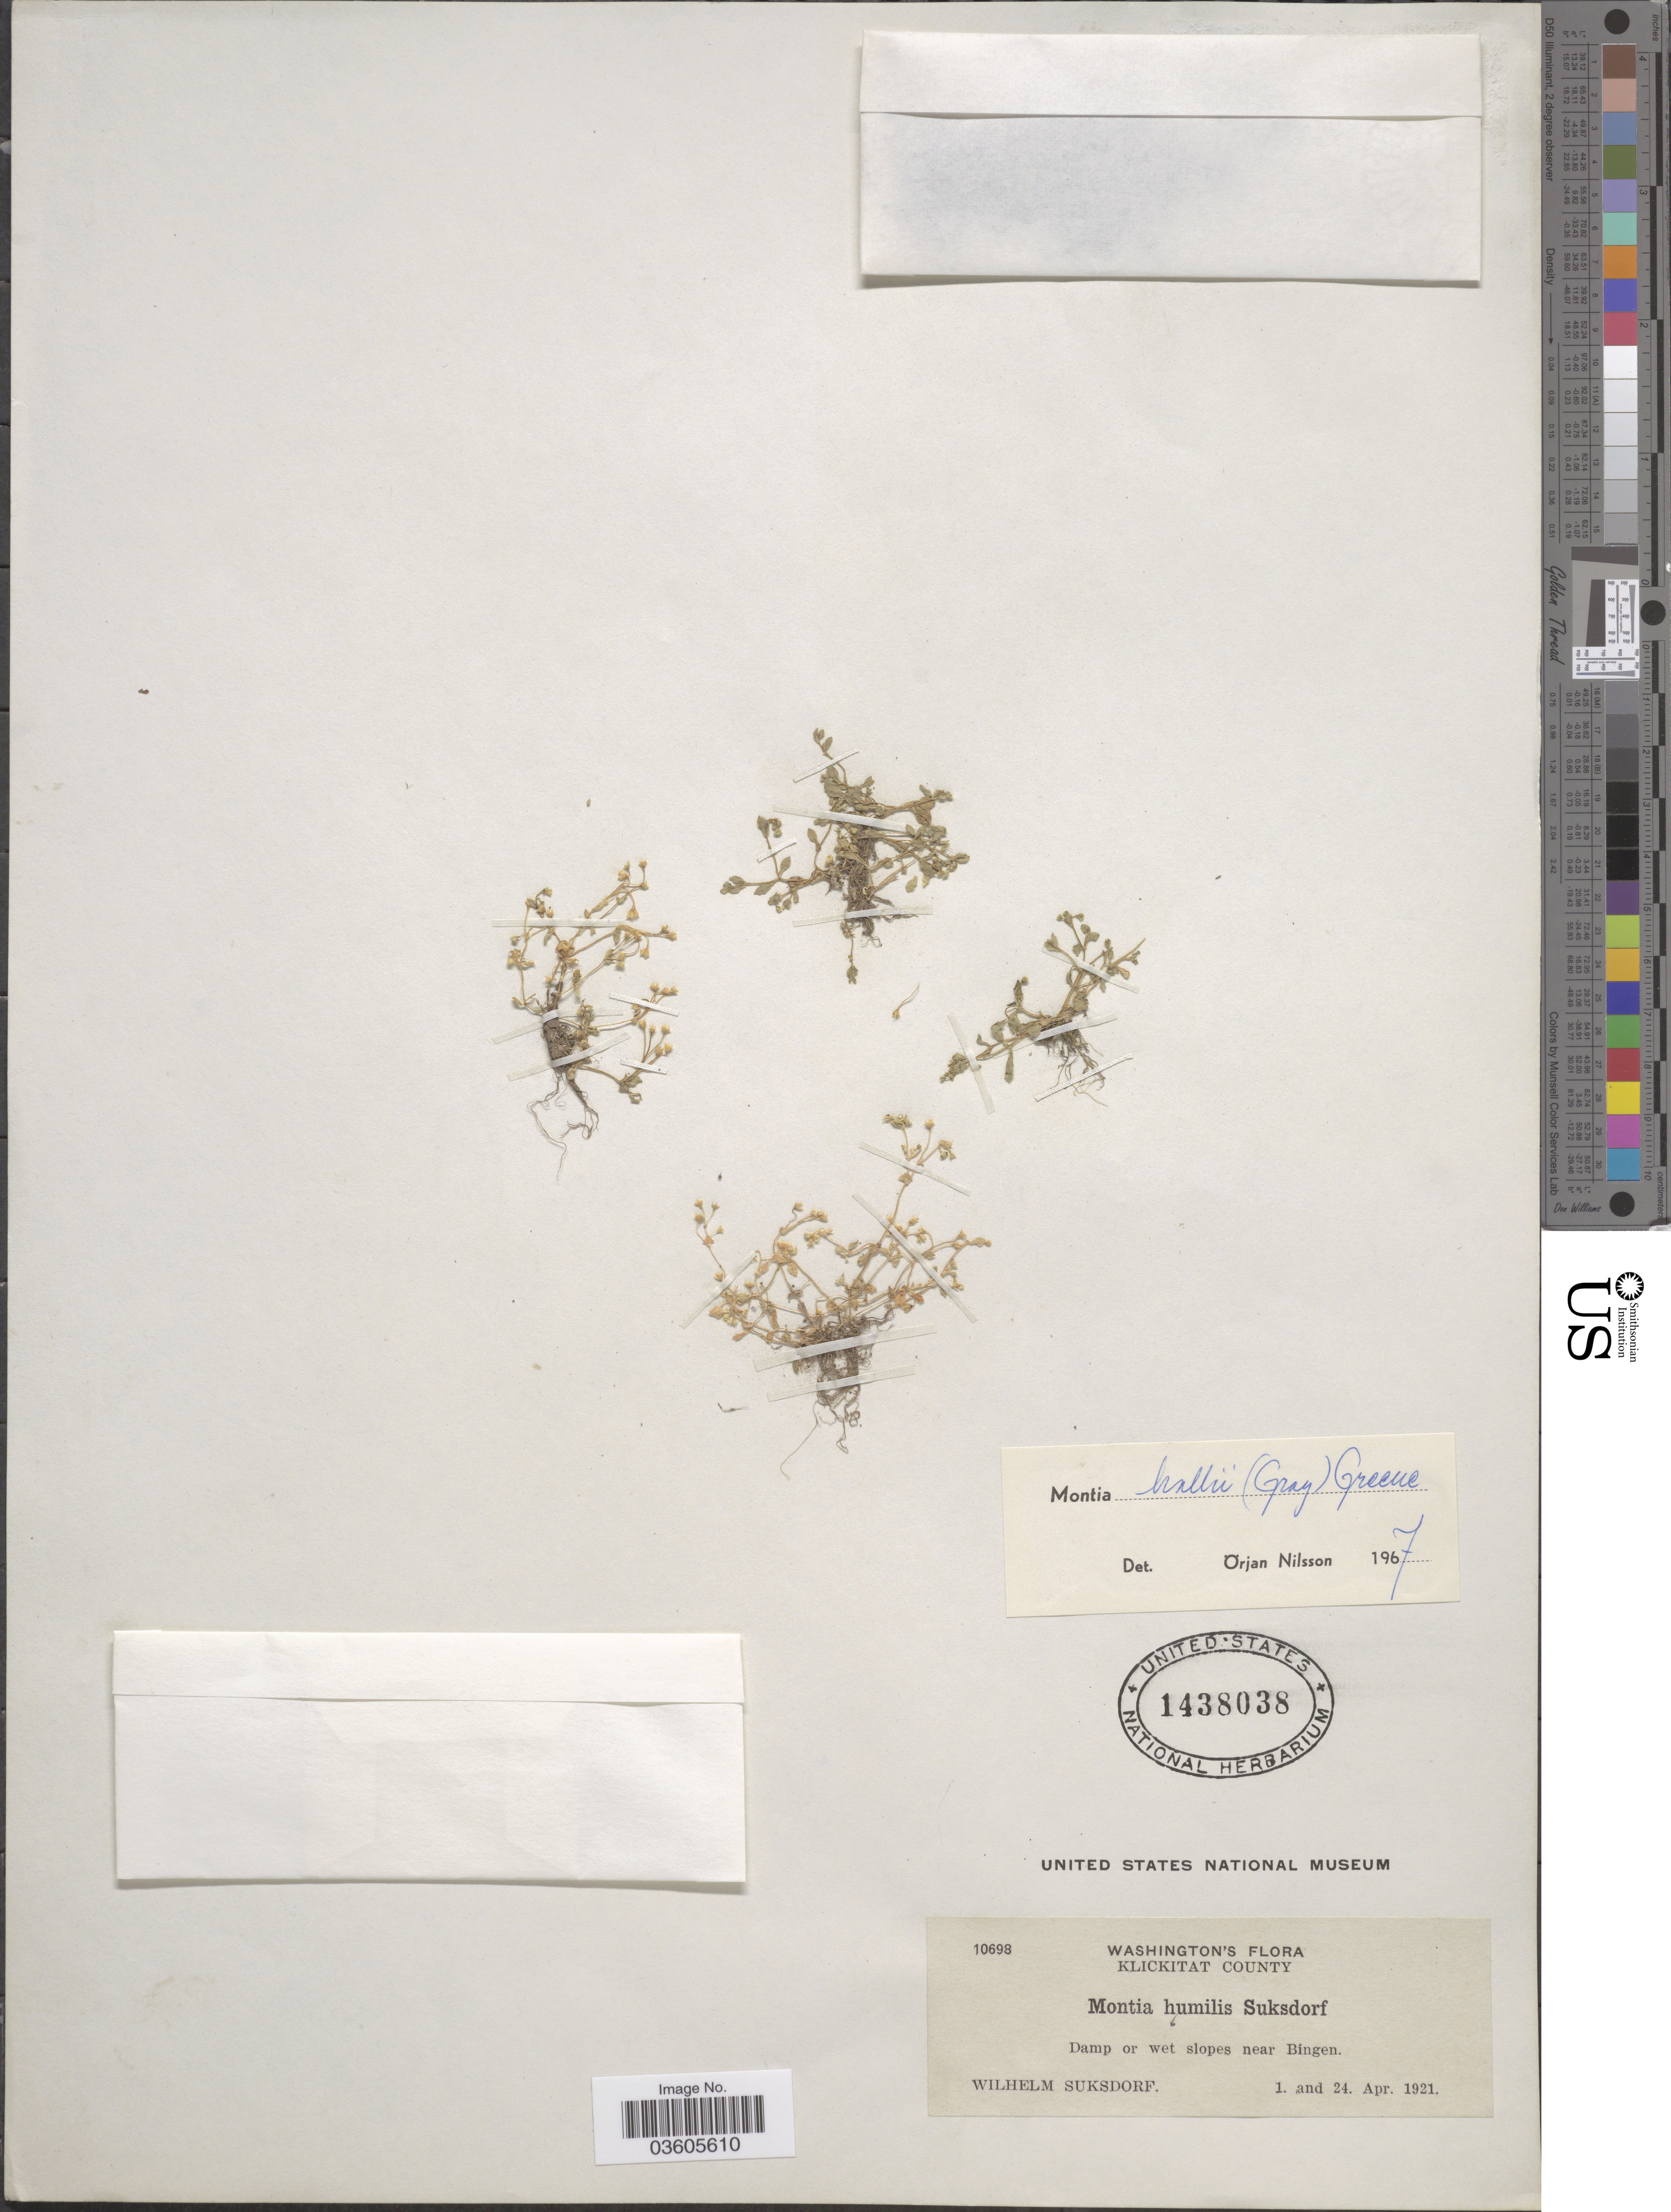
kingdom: Plantae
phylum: Tracheophyta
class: Magnoliopsida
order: Caryophyllales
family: Montiaceae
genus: Montia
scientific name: Montia lamprosperma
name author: Cham.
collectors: W. N. Suksdorf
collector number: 10698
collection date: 1921-04-01/1921-04-24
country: United States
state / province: Washington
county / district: Klickitat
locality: Klickitat County. Damp or wet slopes near Bingen.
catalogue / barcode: US 1438038